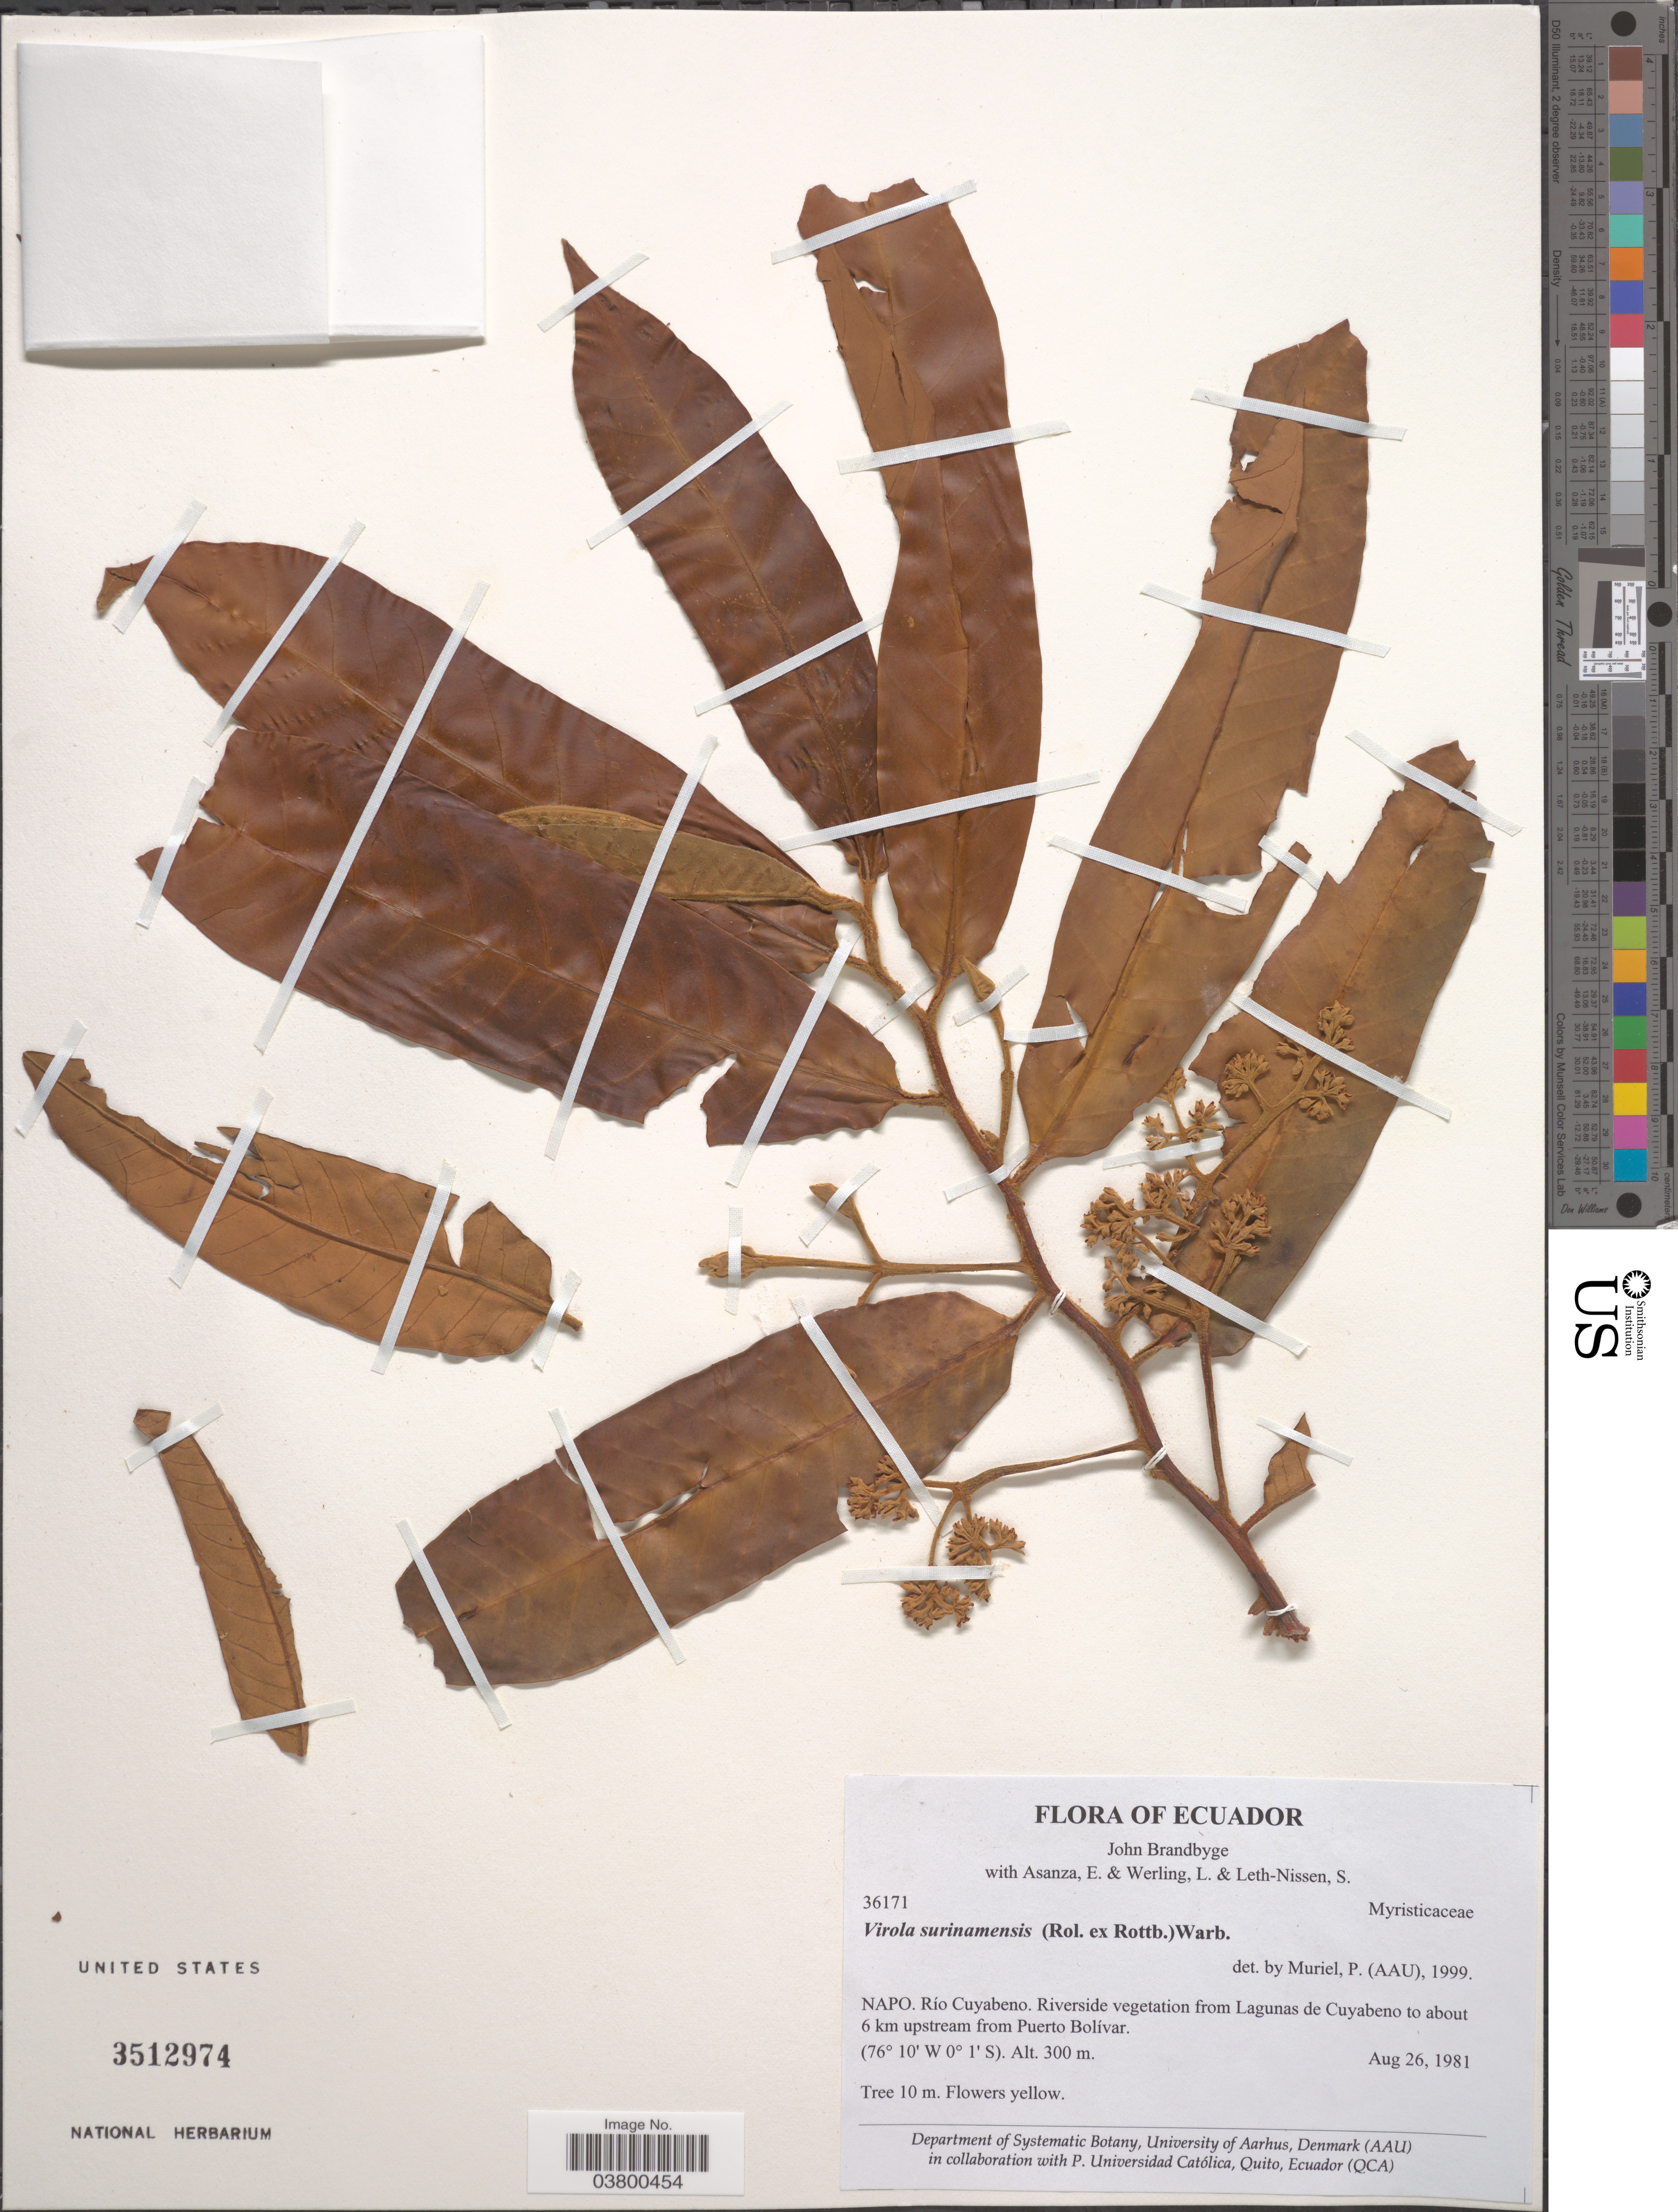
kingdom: Plantae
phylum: Tracheophyta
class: Magnoliopsida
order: Magnoliales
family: Myristicaceae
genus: Virola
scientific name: Virola surinamensis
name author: (Rol.) Warb.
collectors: J. Brandbyge, E. Asanza, L. Werling & S. Leth-Nissen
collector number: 36171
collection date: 1981-08-26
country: Ecuador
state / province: Napo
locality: Río Cuyabeno. Riverside vegetation from Lagunas de Cuyabeno to about 6 km upstream from Puerto Bolívar.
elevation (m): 300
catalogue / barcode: US 3512974